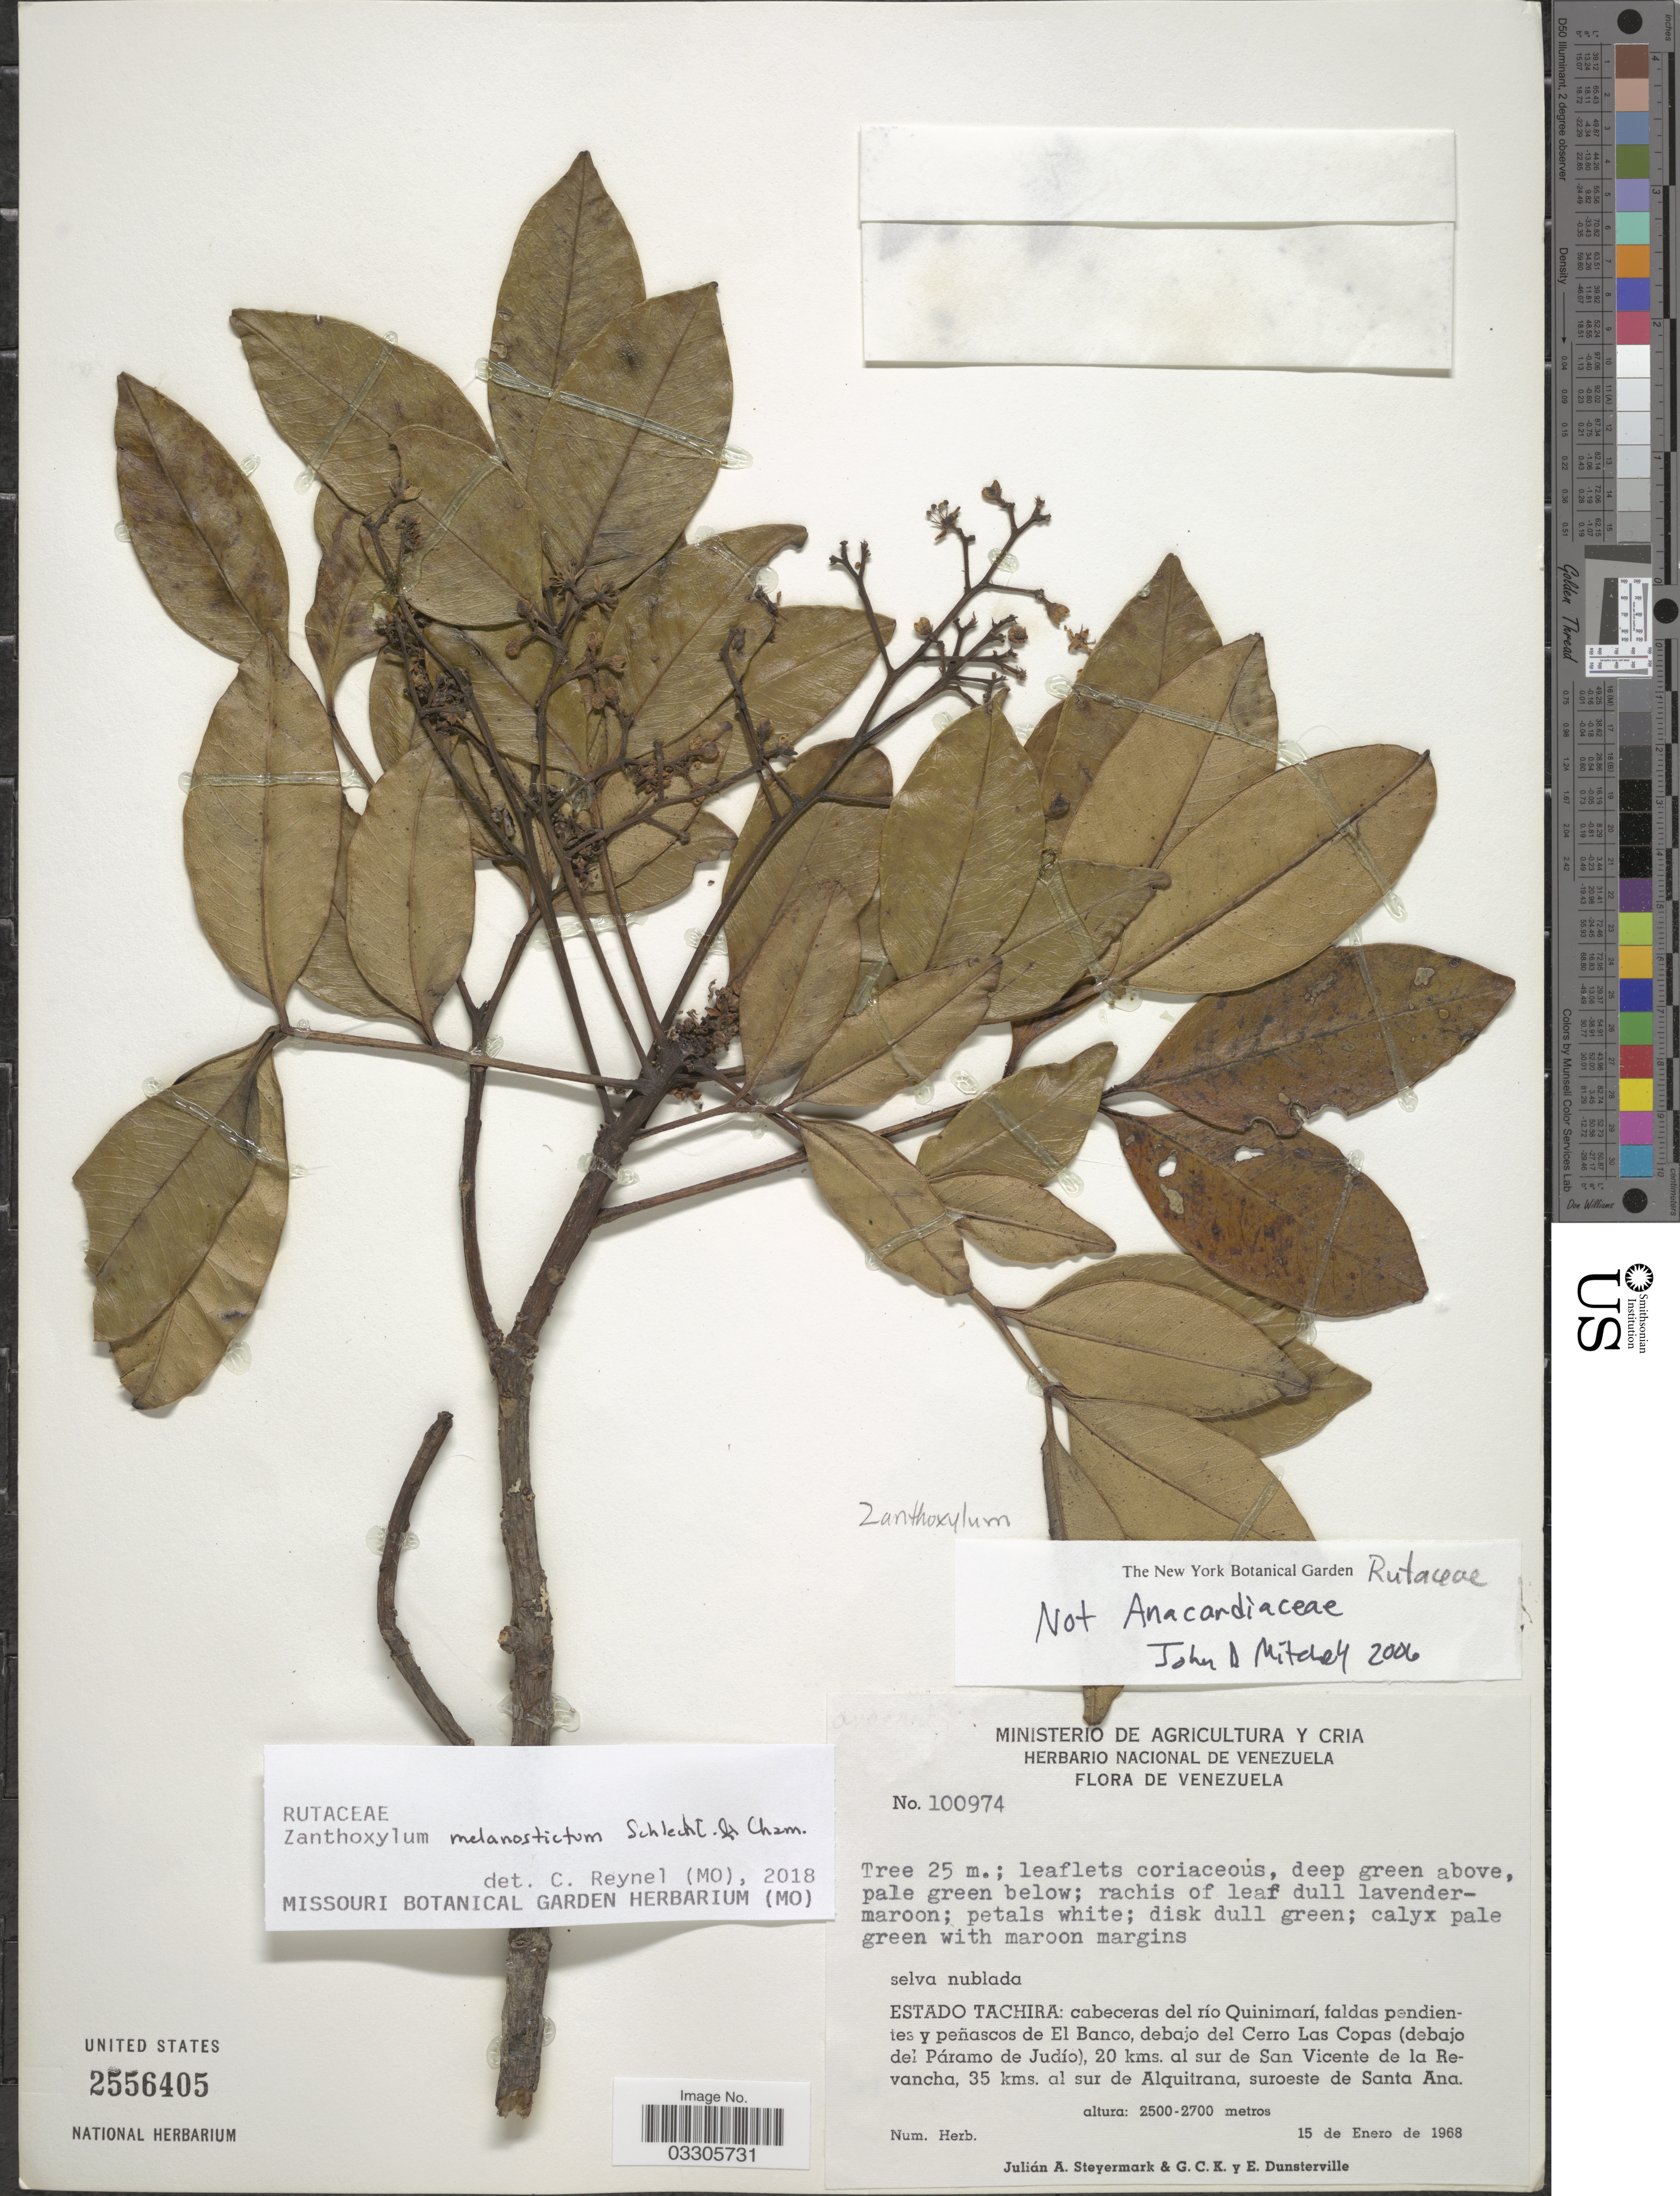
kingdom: Plantae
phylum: Tracheophyta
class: Magnoliopsida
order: Sapindales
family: Rutaceae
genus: Zanthoxylum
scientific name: Zanthoxylum melanostictum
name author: Schltdl. & Cham.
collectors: J. Steyermark, G. C. K. Dunsterville & E. Dunsterville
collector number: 100974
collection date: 1968-01-15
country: Venezuela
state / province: Tachira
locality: Cabeceras del río Quinimarí, faldas pendientes y peñascos de El Banco, debajo del Cerro Las Copas (debajo del Páramo de Judío), 20 kms. al sur de San Vicente de la Revancha, 35 kms. al sur de Alquitrana, suroeste de Santa Ana.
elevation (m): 2500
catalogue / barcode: US 2556405